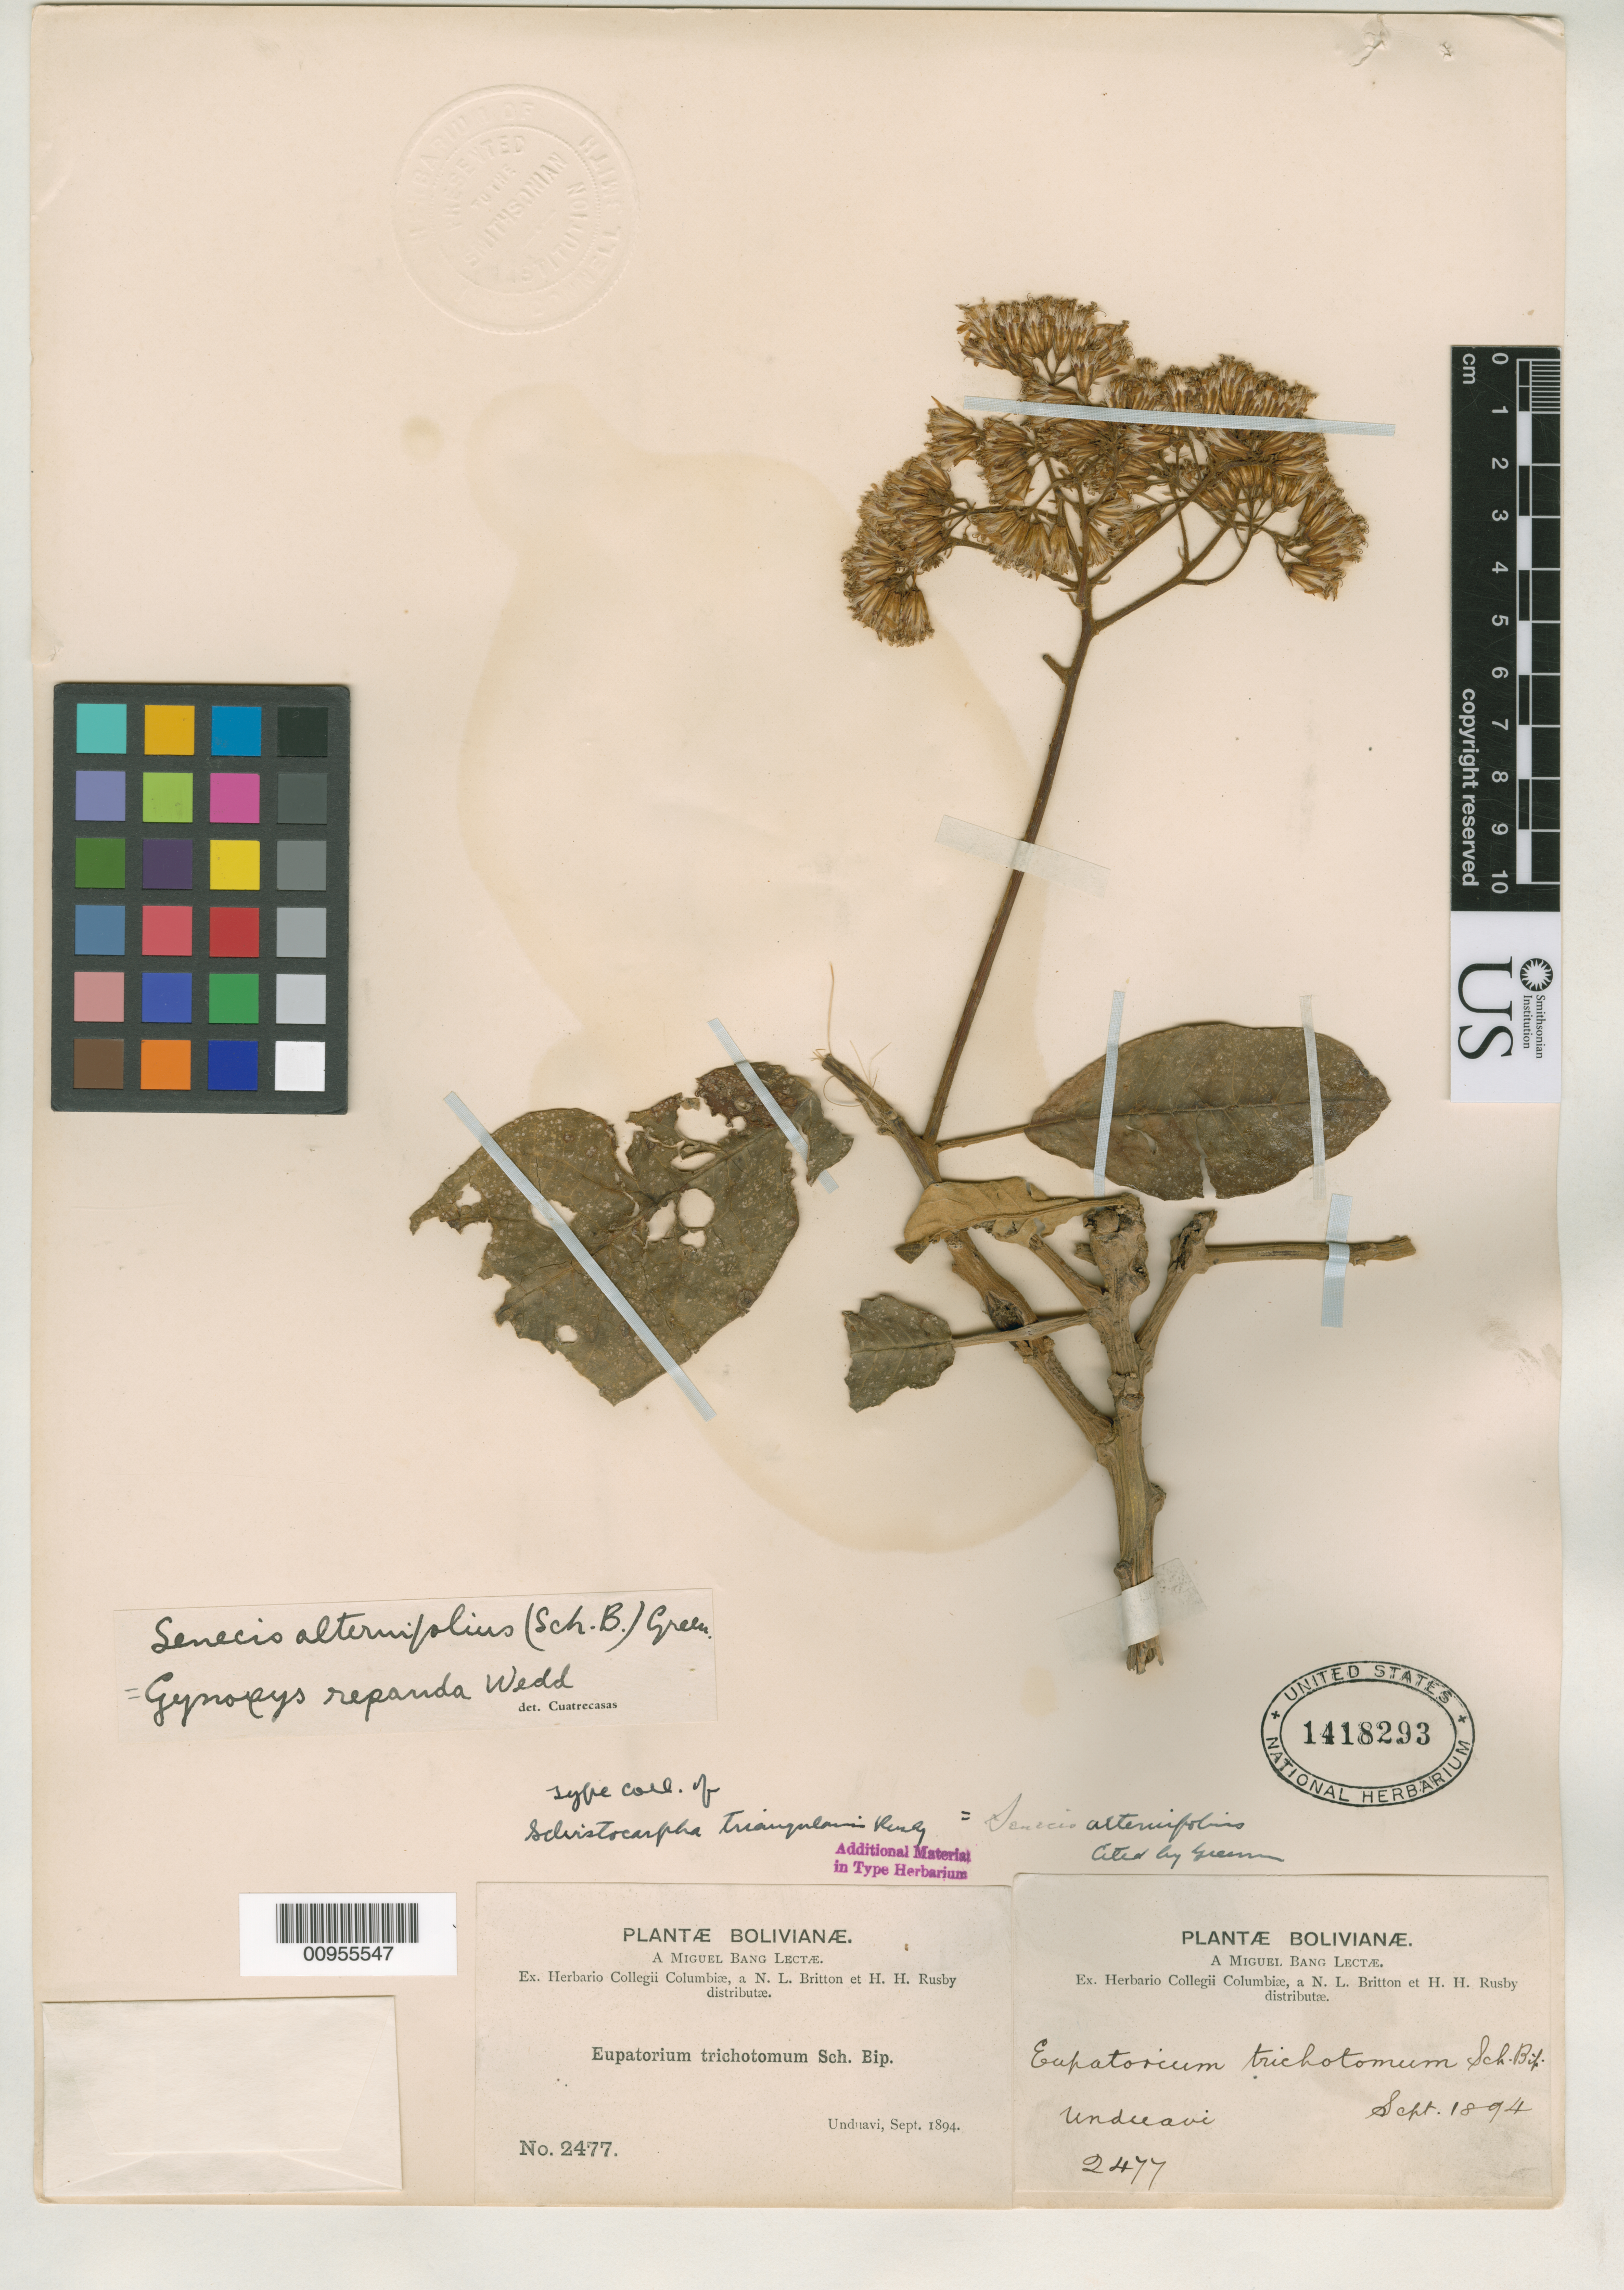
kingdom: Plantae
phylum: Tracheophyta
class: Magnoliopsida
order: Asterales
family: Asteraceae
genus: Schistocarpha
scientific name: Schistocarpha triangularis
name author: Rusby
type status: Isotype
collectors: M. Bang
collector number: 2477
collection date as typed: Sep 1894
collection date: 1894-09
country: Bolivia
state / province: La Paz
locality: Unduavi.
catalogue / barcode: US 1418293